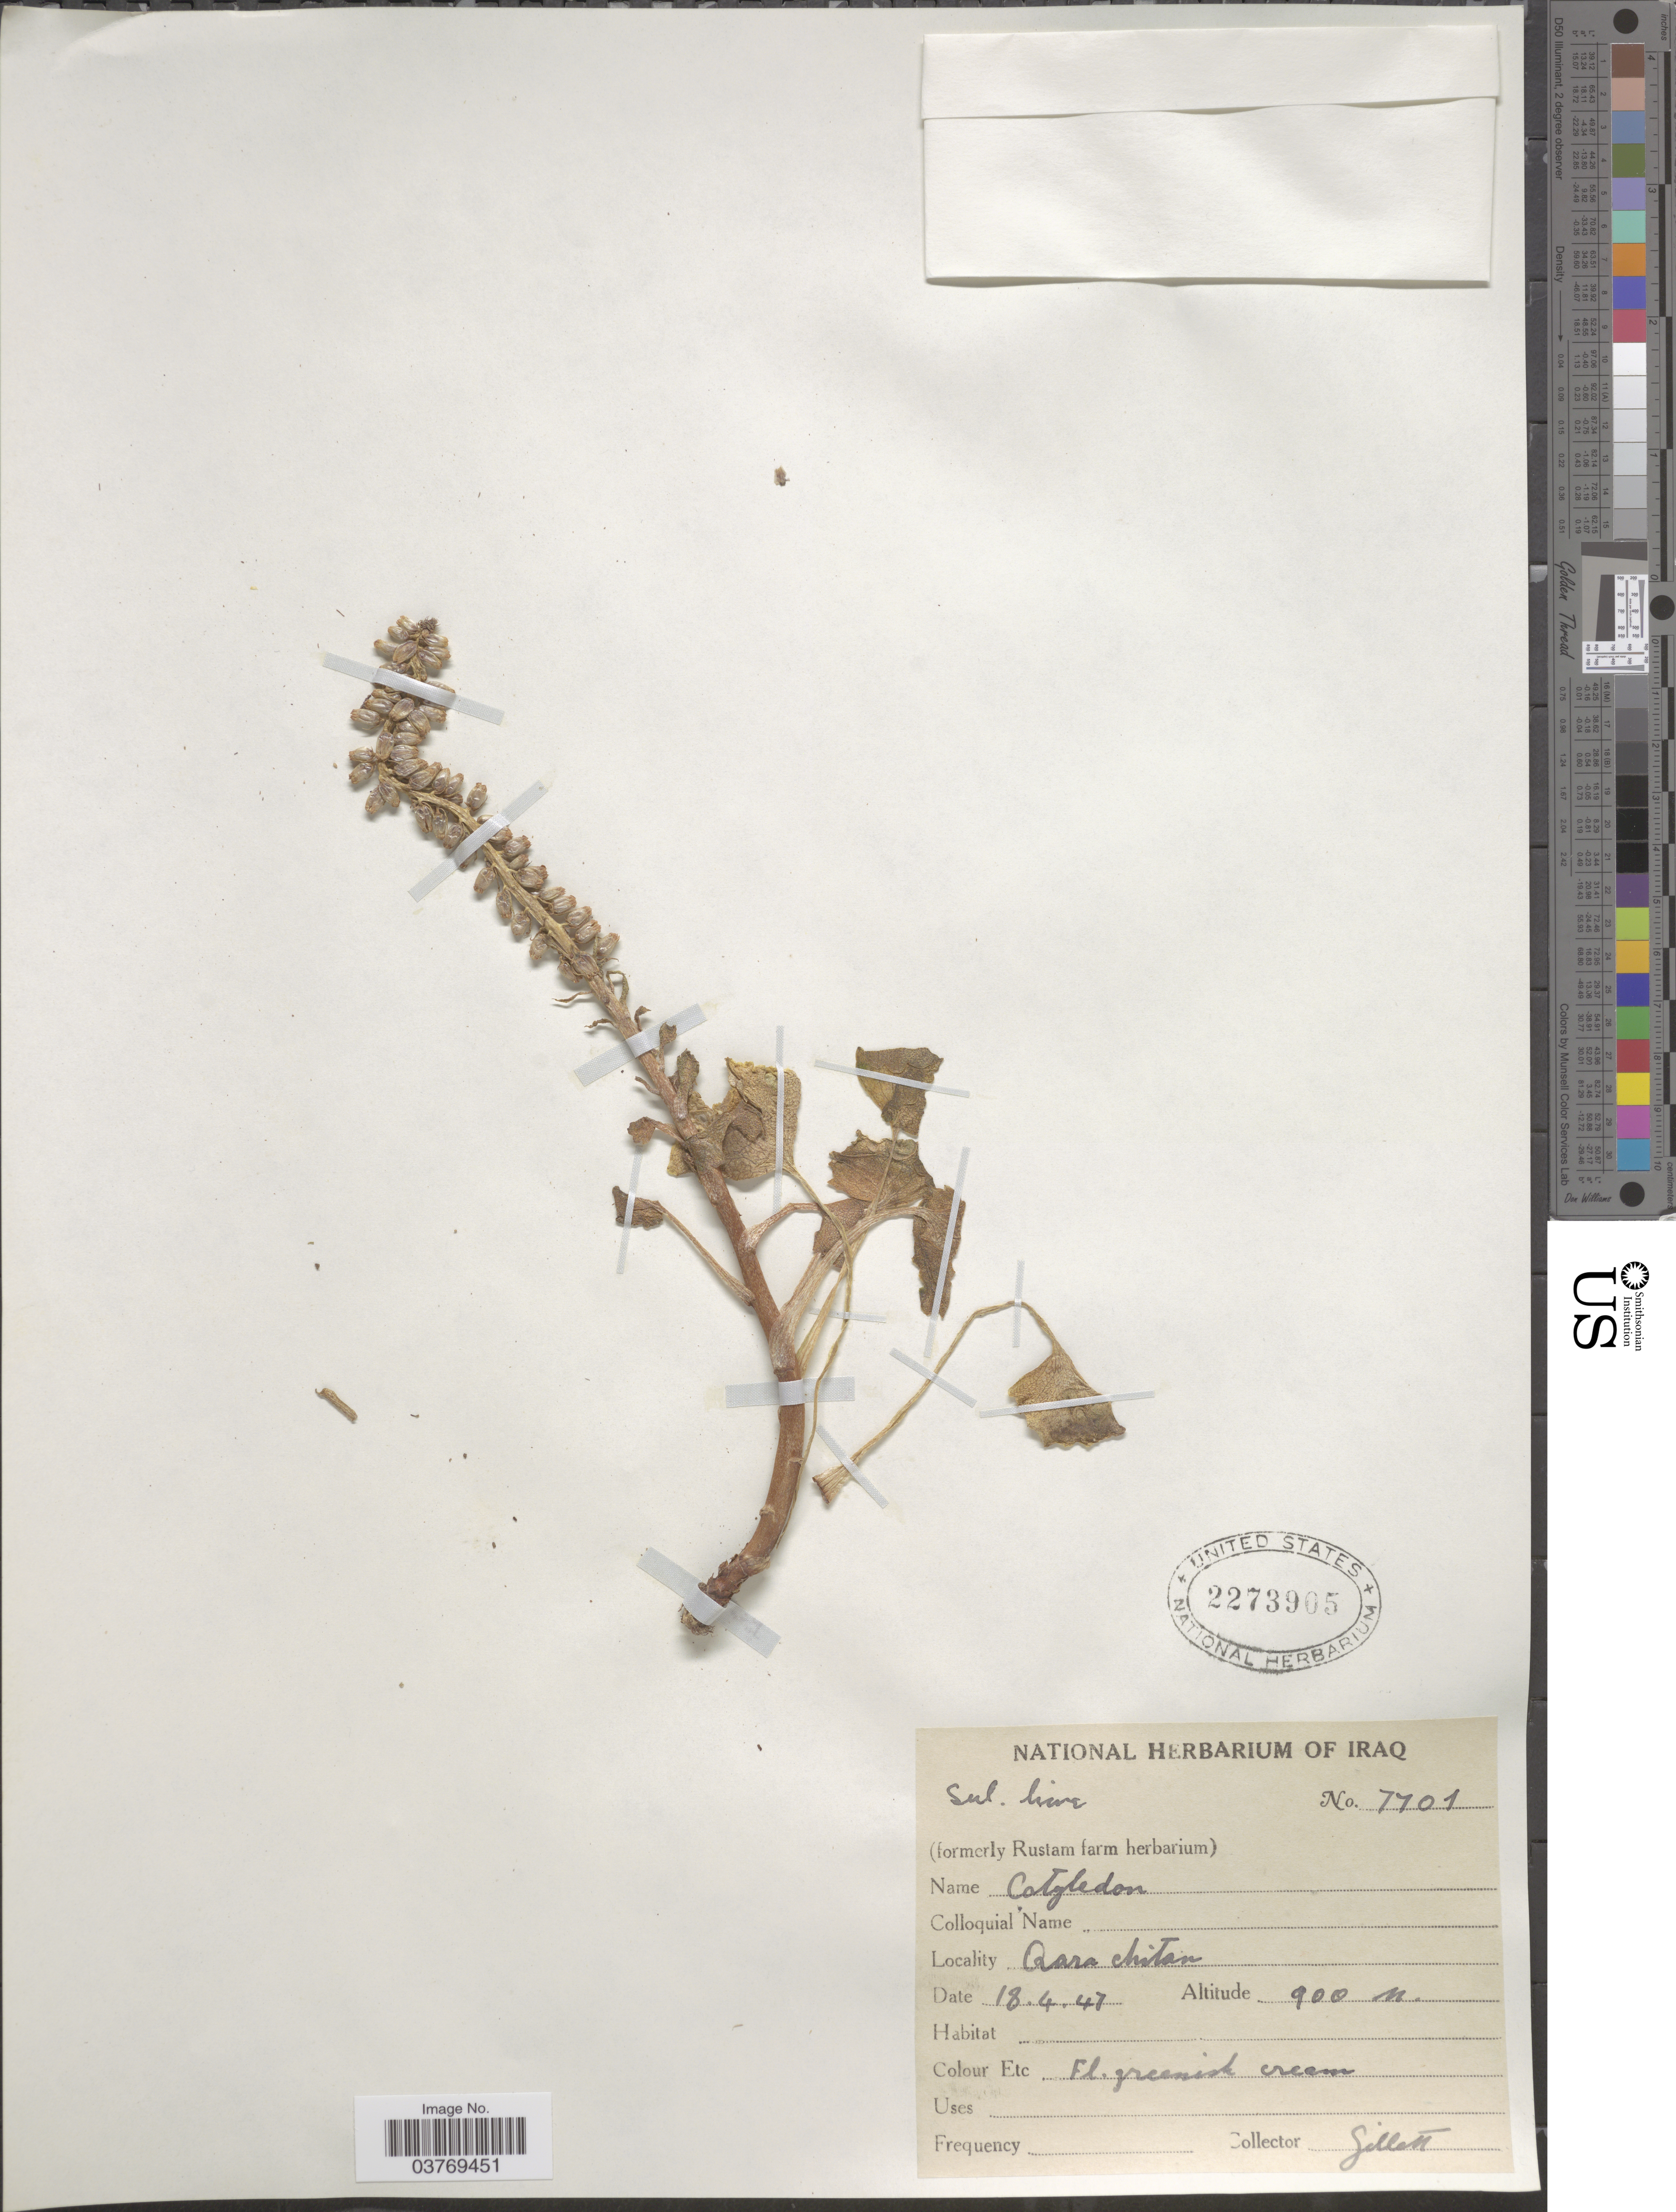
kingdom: Plantae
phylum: Tracheophyta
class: Magnoliopsida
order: Saxifragales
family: Crassulaceae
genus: Cotyledon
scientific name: Cotyledon sp.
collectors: Gillett, --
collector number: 7701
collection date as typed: Transcribed d/m/y: 18/4/47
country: Iraq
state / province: As Sulaymānīyah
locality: Sul. liwa. Qara chitan.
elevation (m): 900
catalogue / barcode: US 2273905